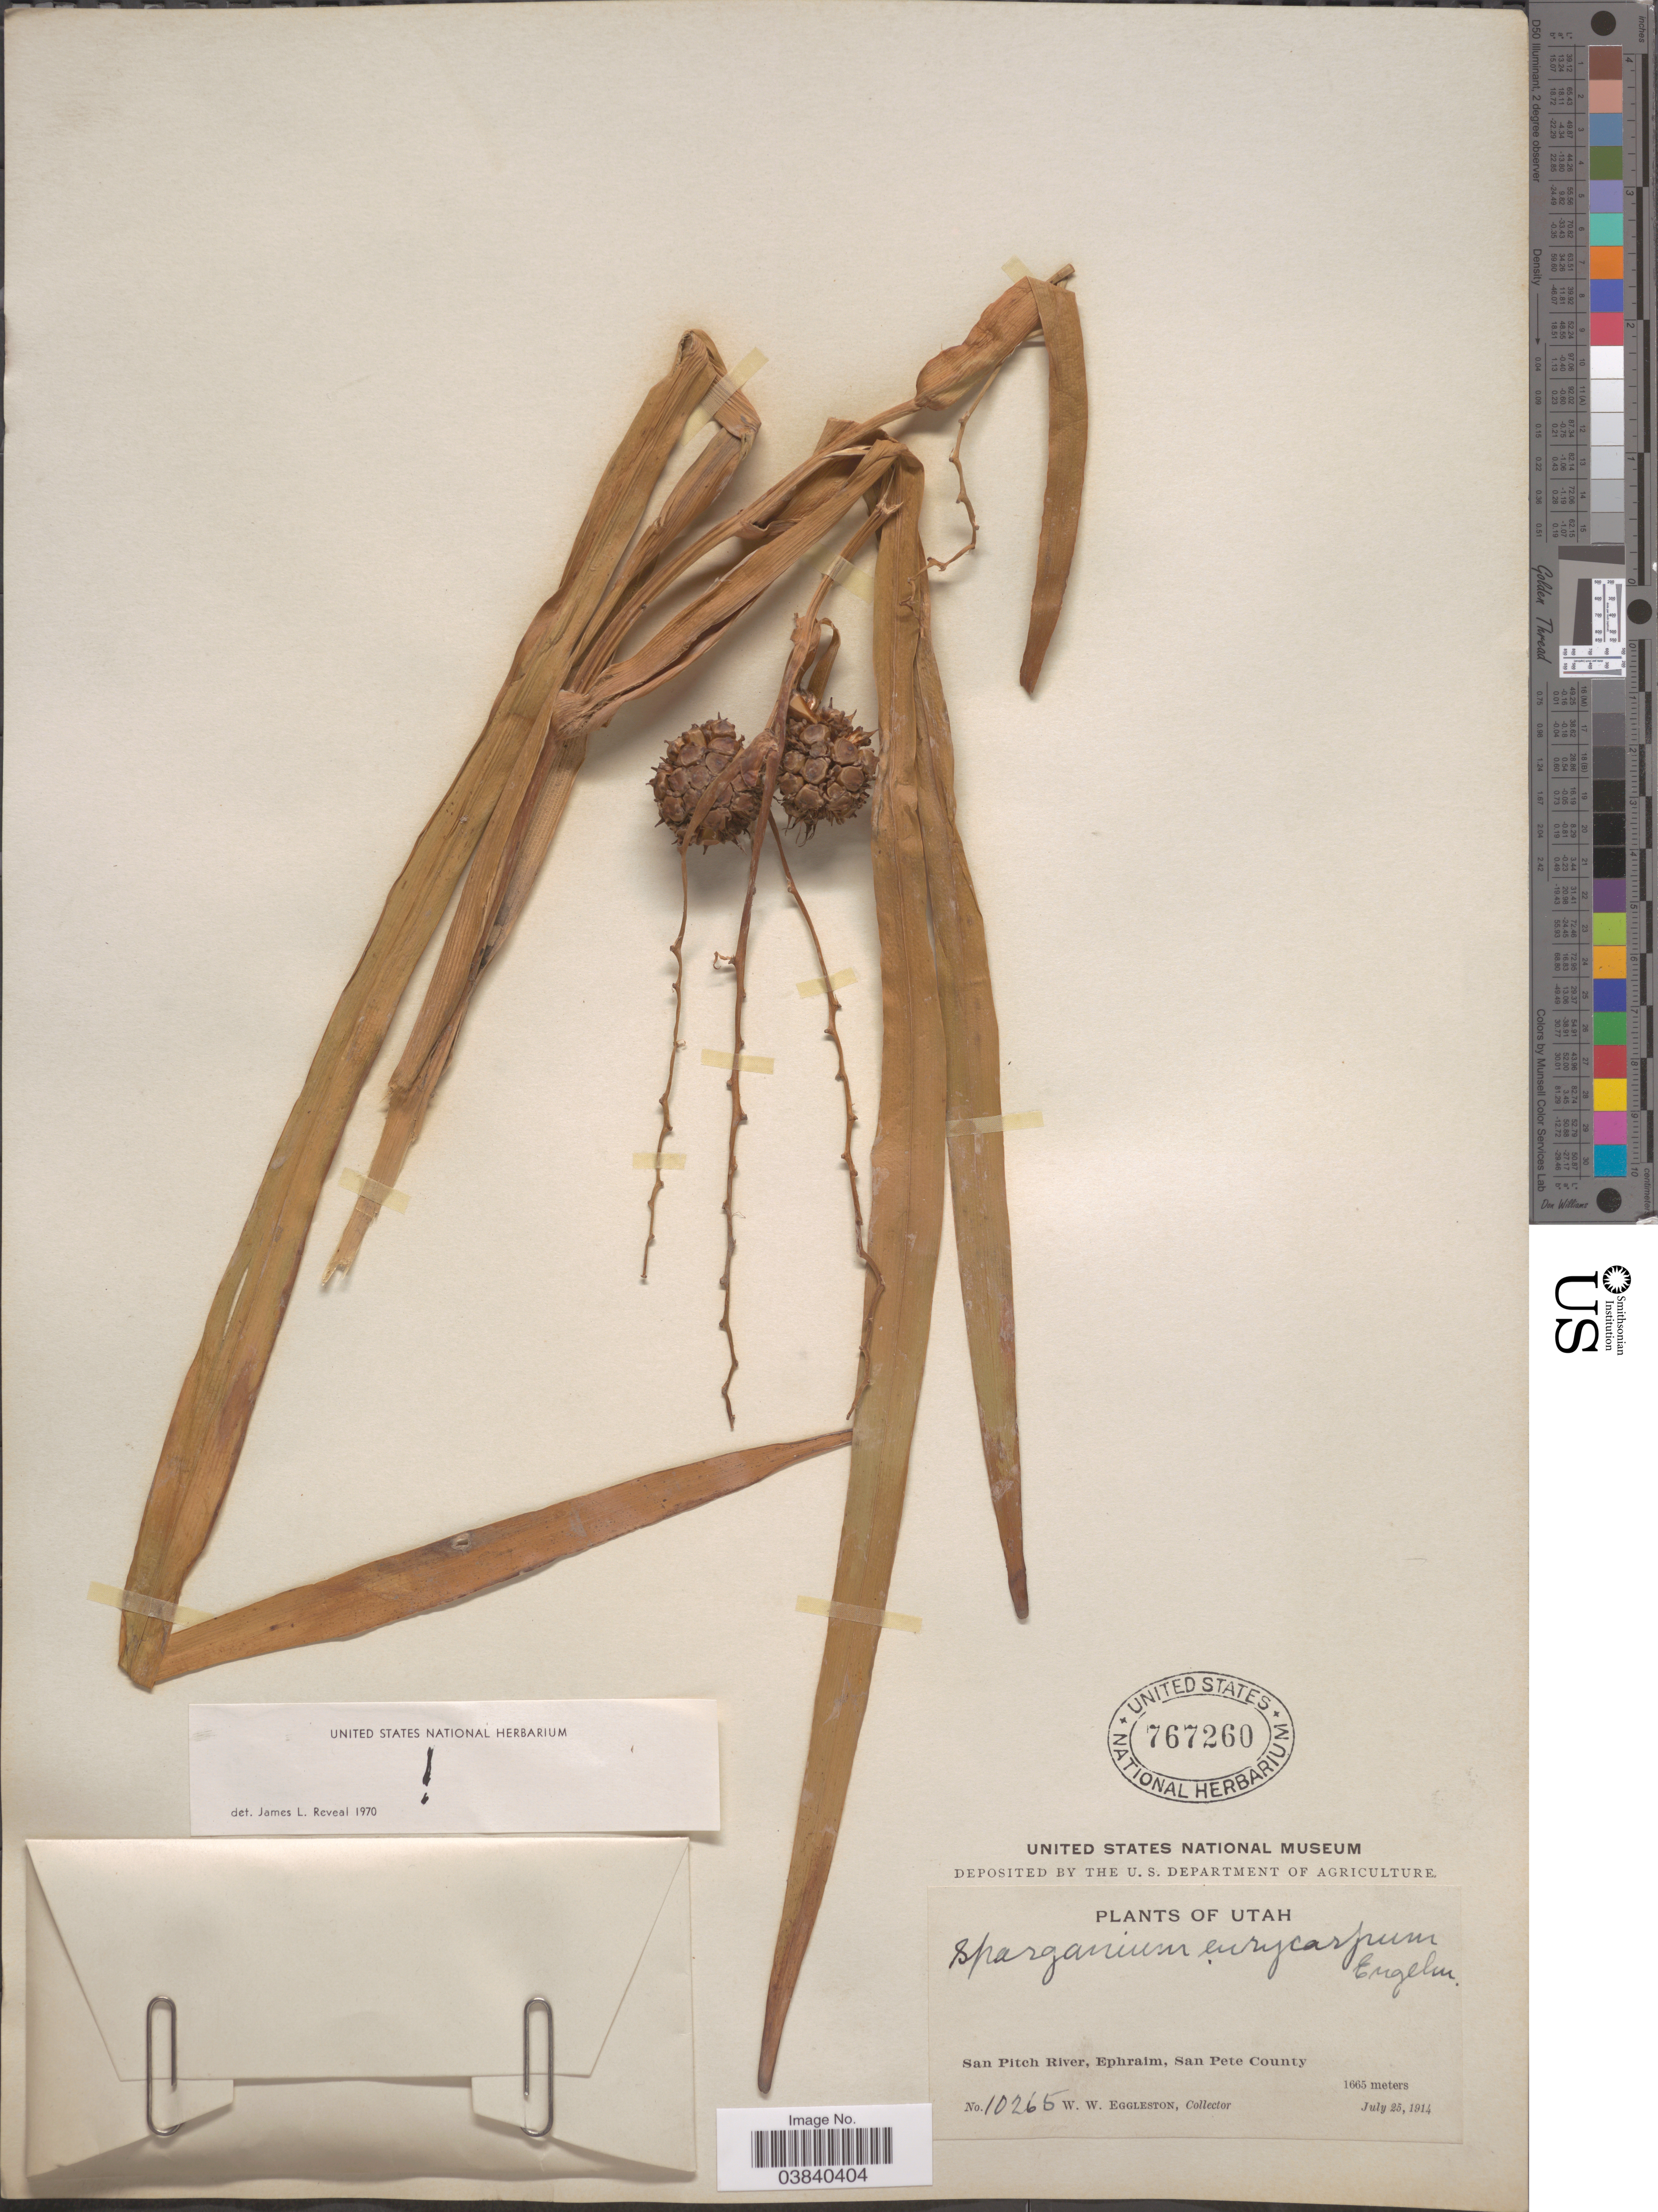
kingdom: Plantae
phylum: Tracheophyta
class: Liliopsida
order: Poales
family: Typhaceae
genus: Sparganium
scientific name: Sparganium eurycarpum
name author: Engelm.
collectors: W. W. Eggleston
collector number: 10265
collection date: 1914-07-25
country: United States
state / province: Utah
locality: San Pitch River, Ephraim, San Pete County.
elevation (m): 1665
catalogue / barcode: US 767260